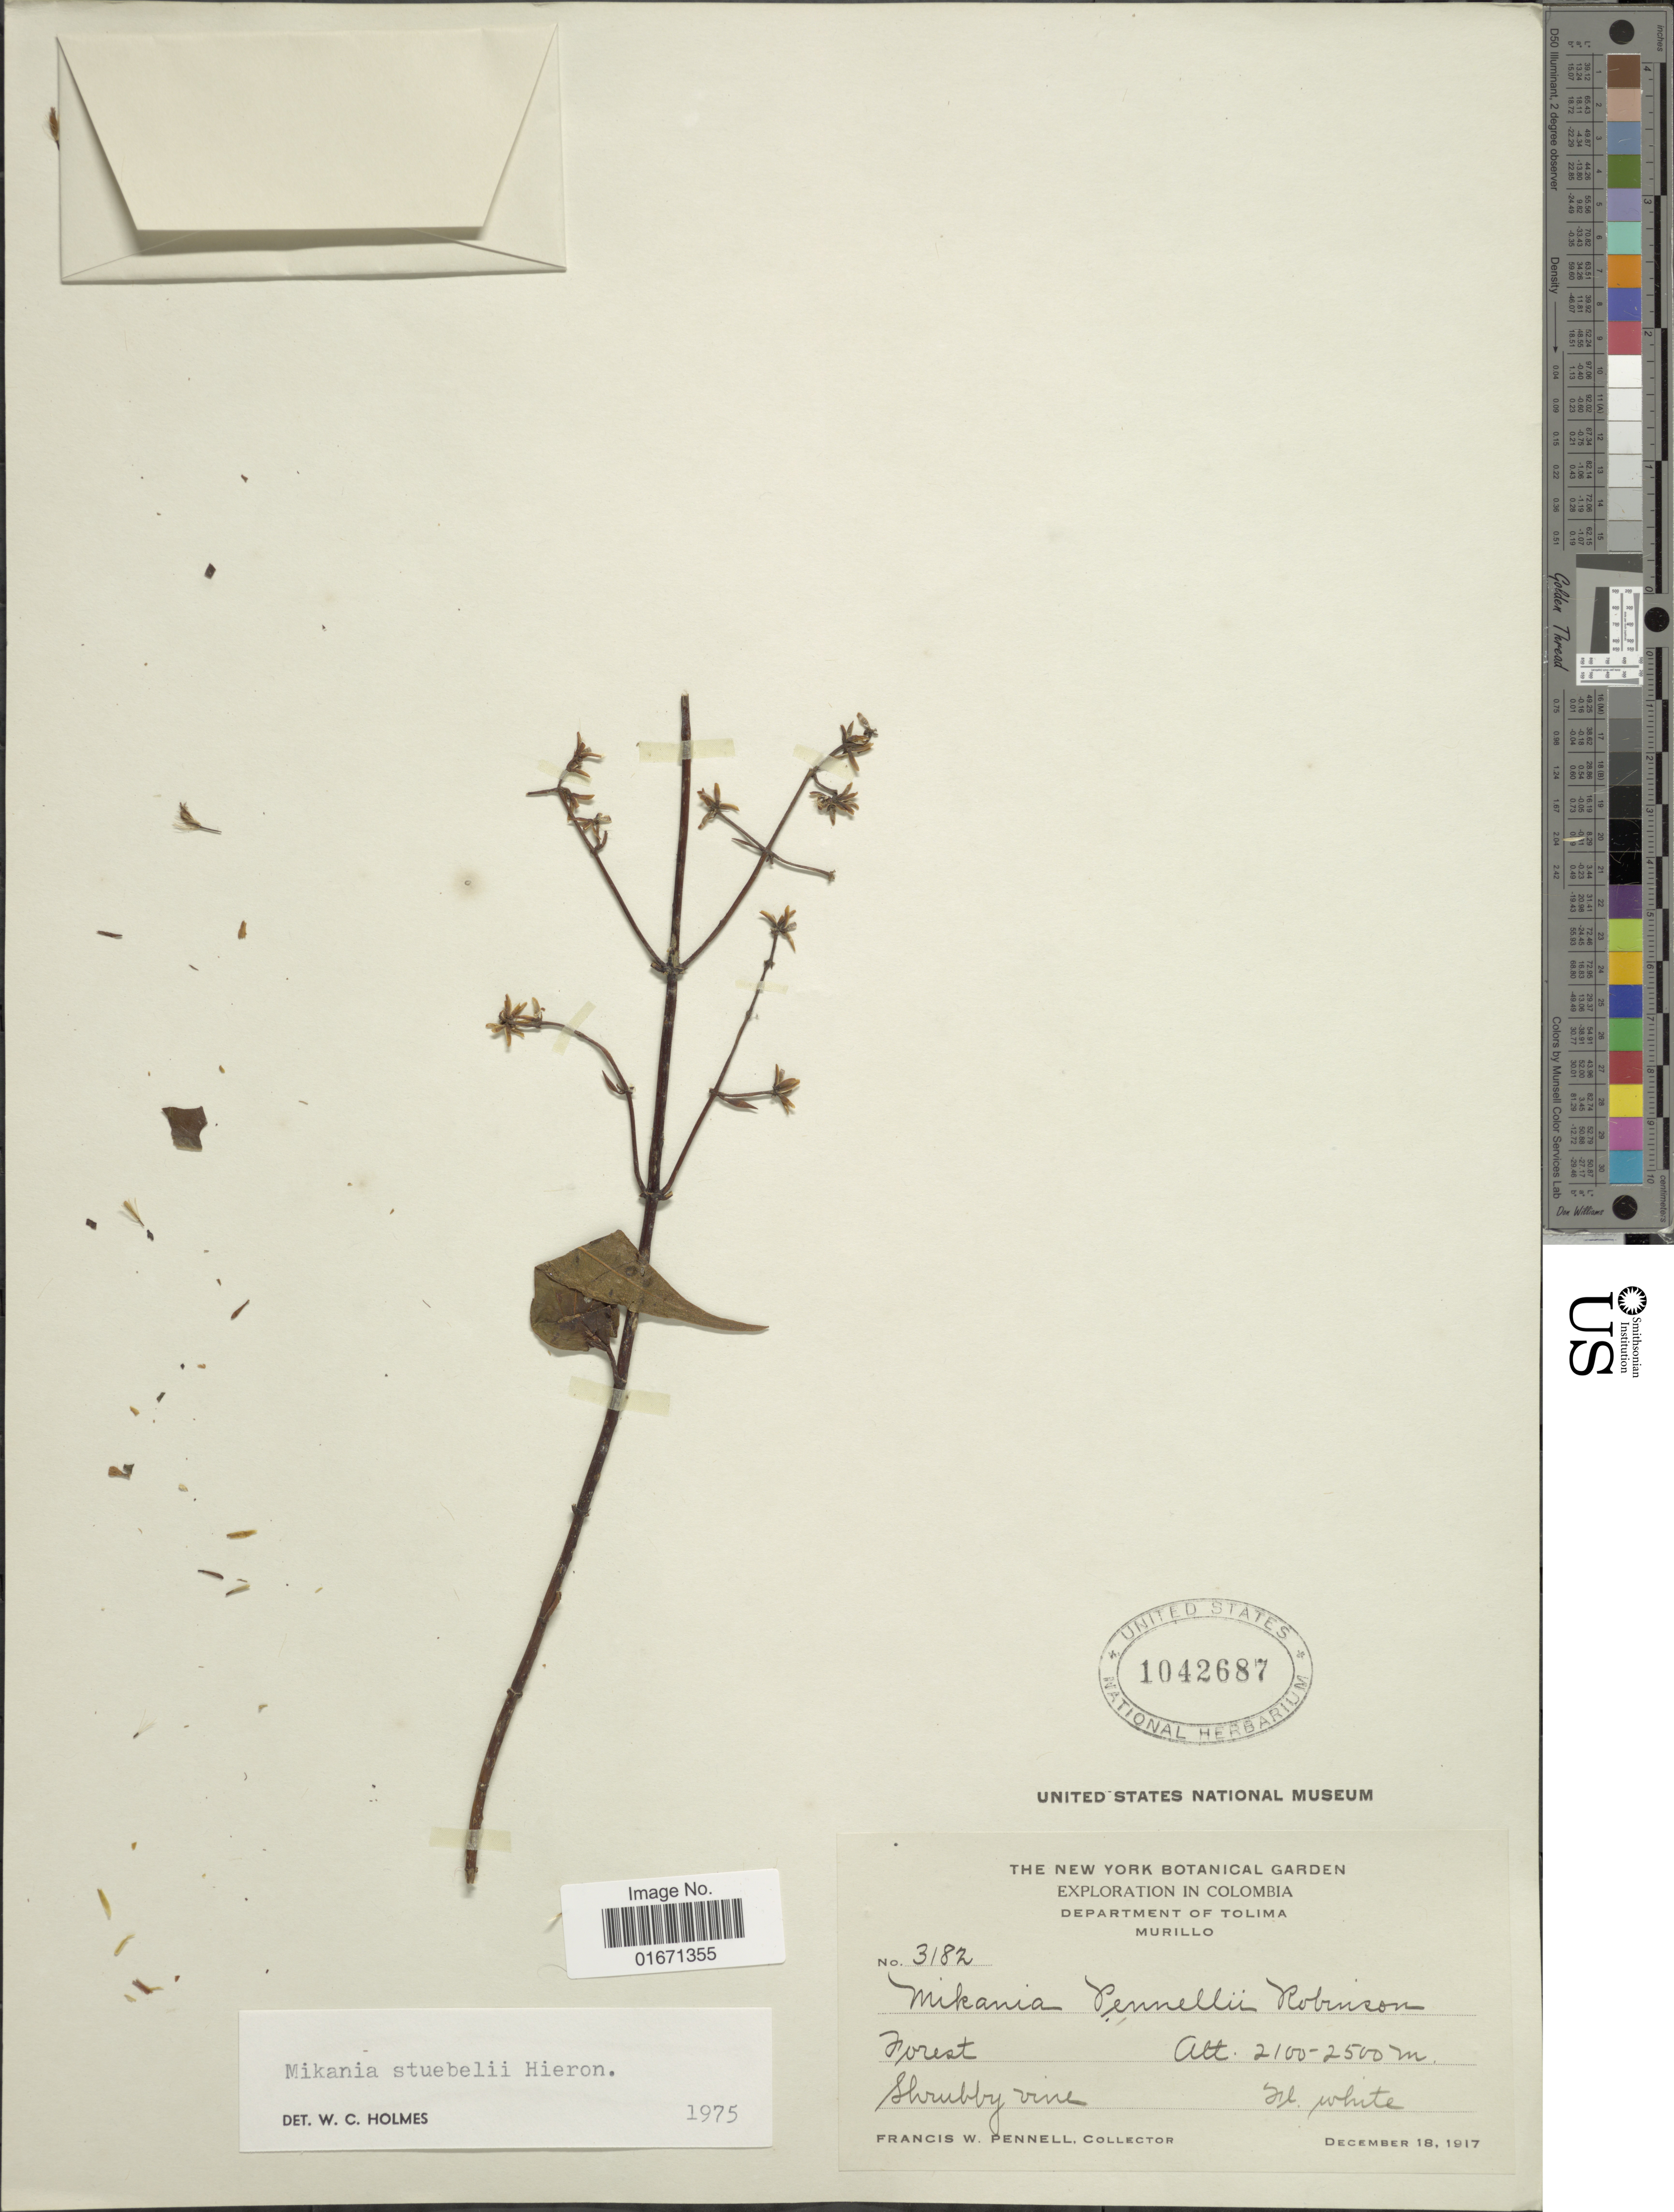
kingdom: Plantae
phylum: Tracheophyta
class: Magnoliopsida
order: Asterales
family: Asteraceae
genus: Mikania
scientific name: Mikania stuebelii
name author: Hieron.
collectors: F. W. Pennell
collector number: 3182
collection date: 1917-12-18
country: Colombia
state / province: Tolima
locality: Department of Tolima. Murillo. Forest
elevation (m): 2100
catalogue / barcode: US 1042687